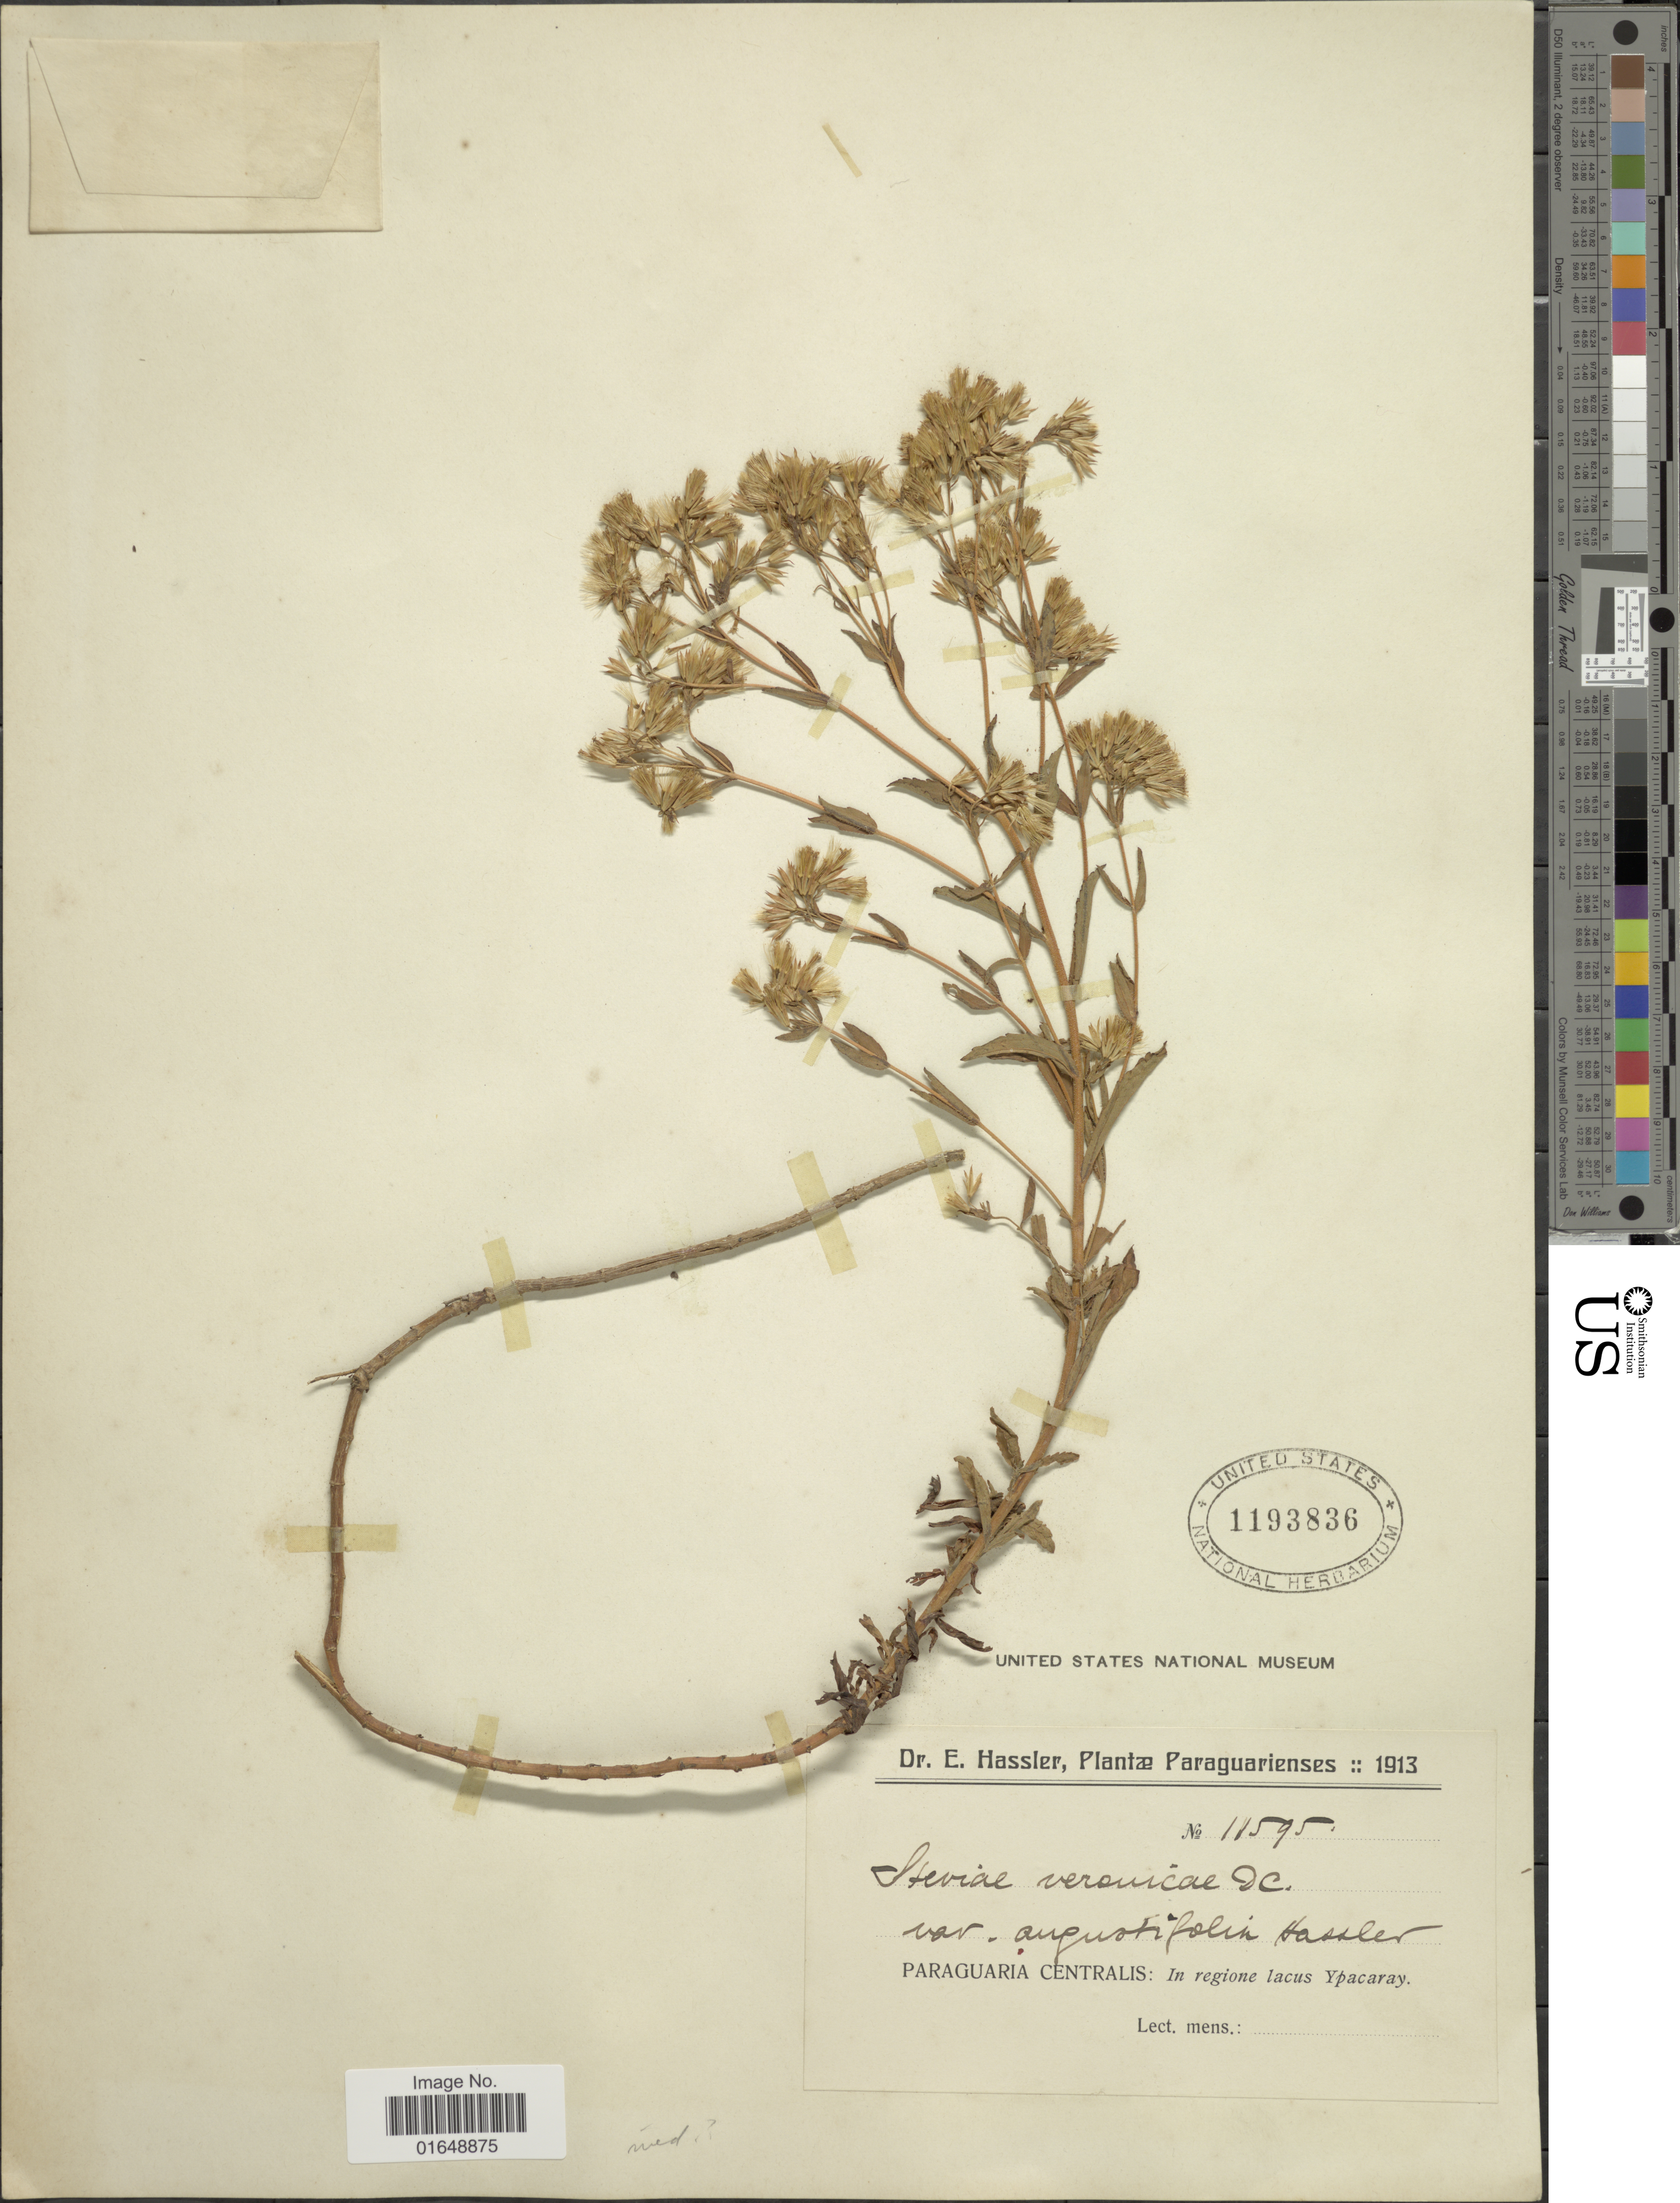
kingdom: Plantae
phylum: Tracheophyta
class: Magnoliopsida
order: Asterales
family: Asteraceae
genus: Stevia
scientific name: Stevia veronicae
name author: DC.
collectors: E. Hassler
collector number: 11595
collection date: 1913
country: Paraguay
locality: Paraguaria Centralis: In regione lacus Ypacaray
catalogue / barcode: US 1193836